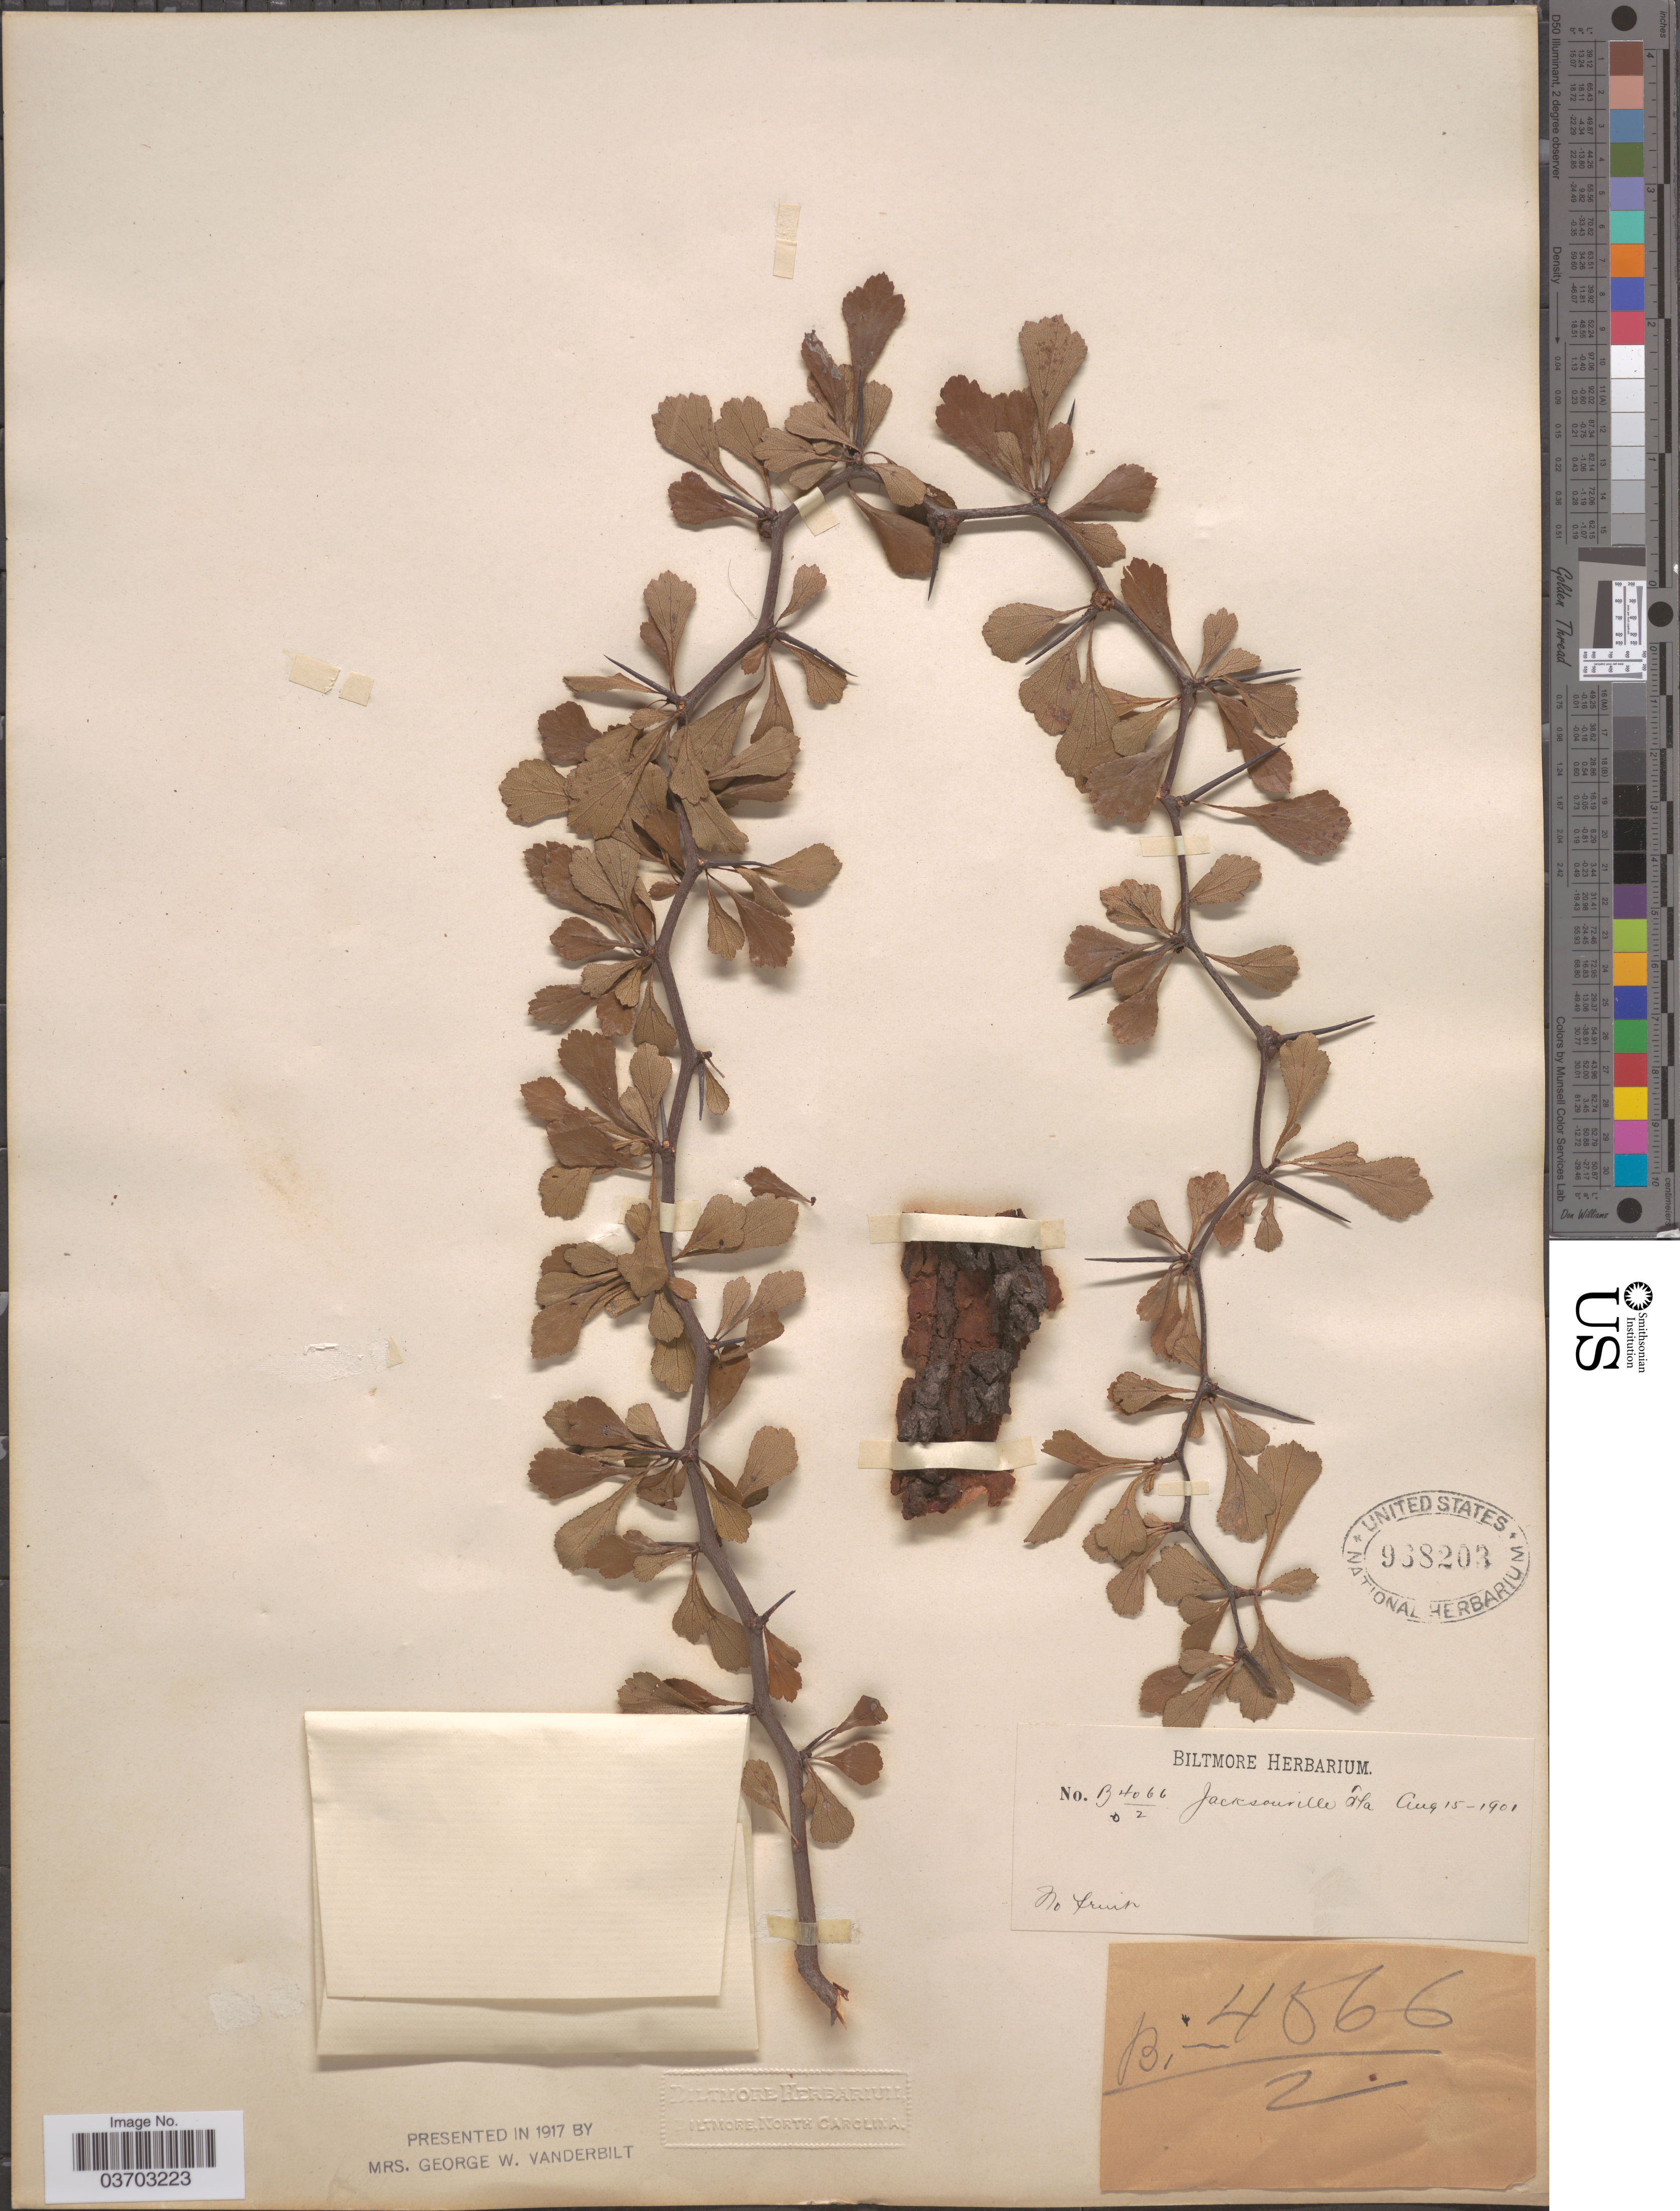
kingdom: Plantae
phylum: Tracheophyta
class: Magnoliopsida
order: Rosales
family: Rosaceae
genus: Crataegus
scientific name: Crataegus sp.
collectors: ex herb. Biltmore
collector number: B4066/2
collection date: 1901-08-15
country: United States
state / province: Florida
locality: Jacksonville.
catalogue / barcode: US 968203